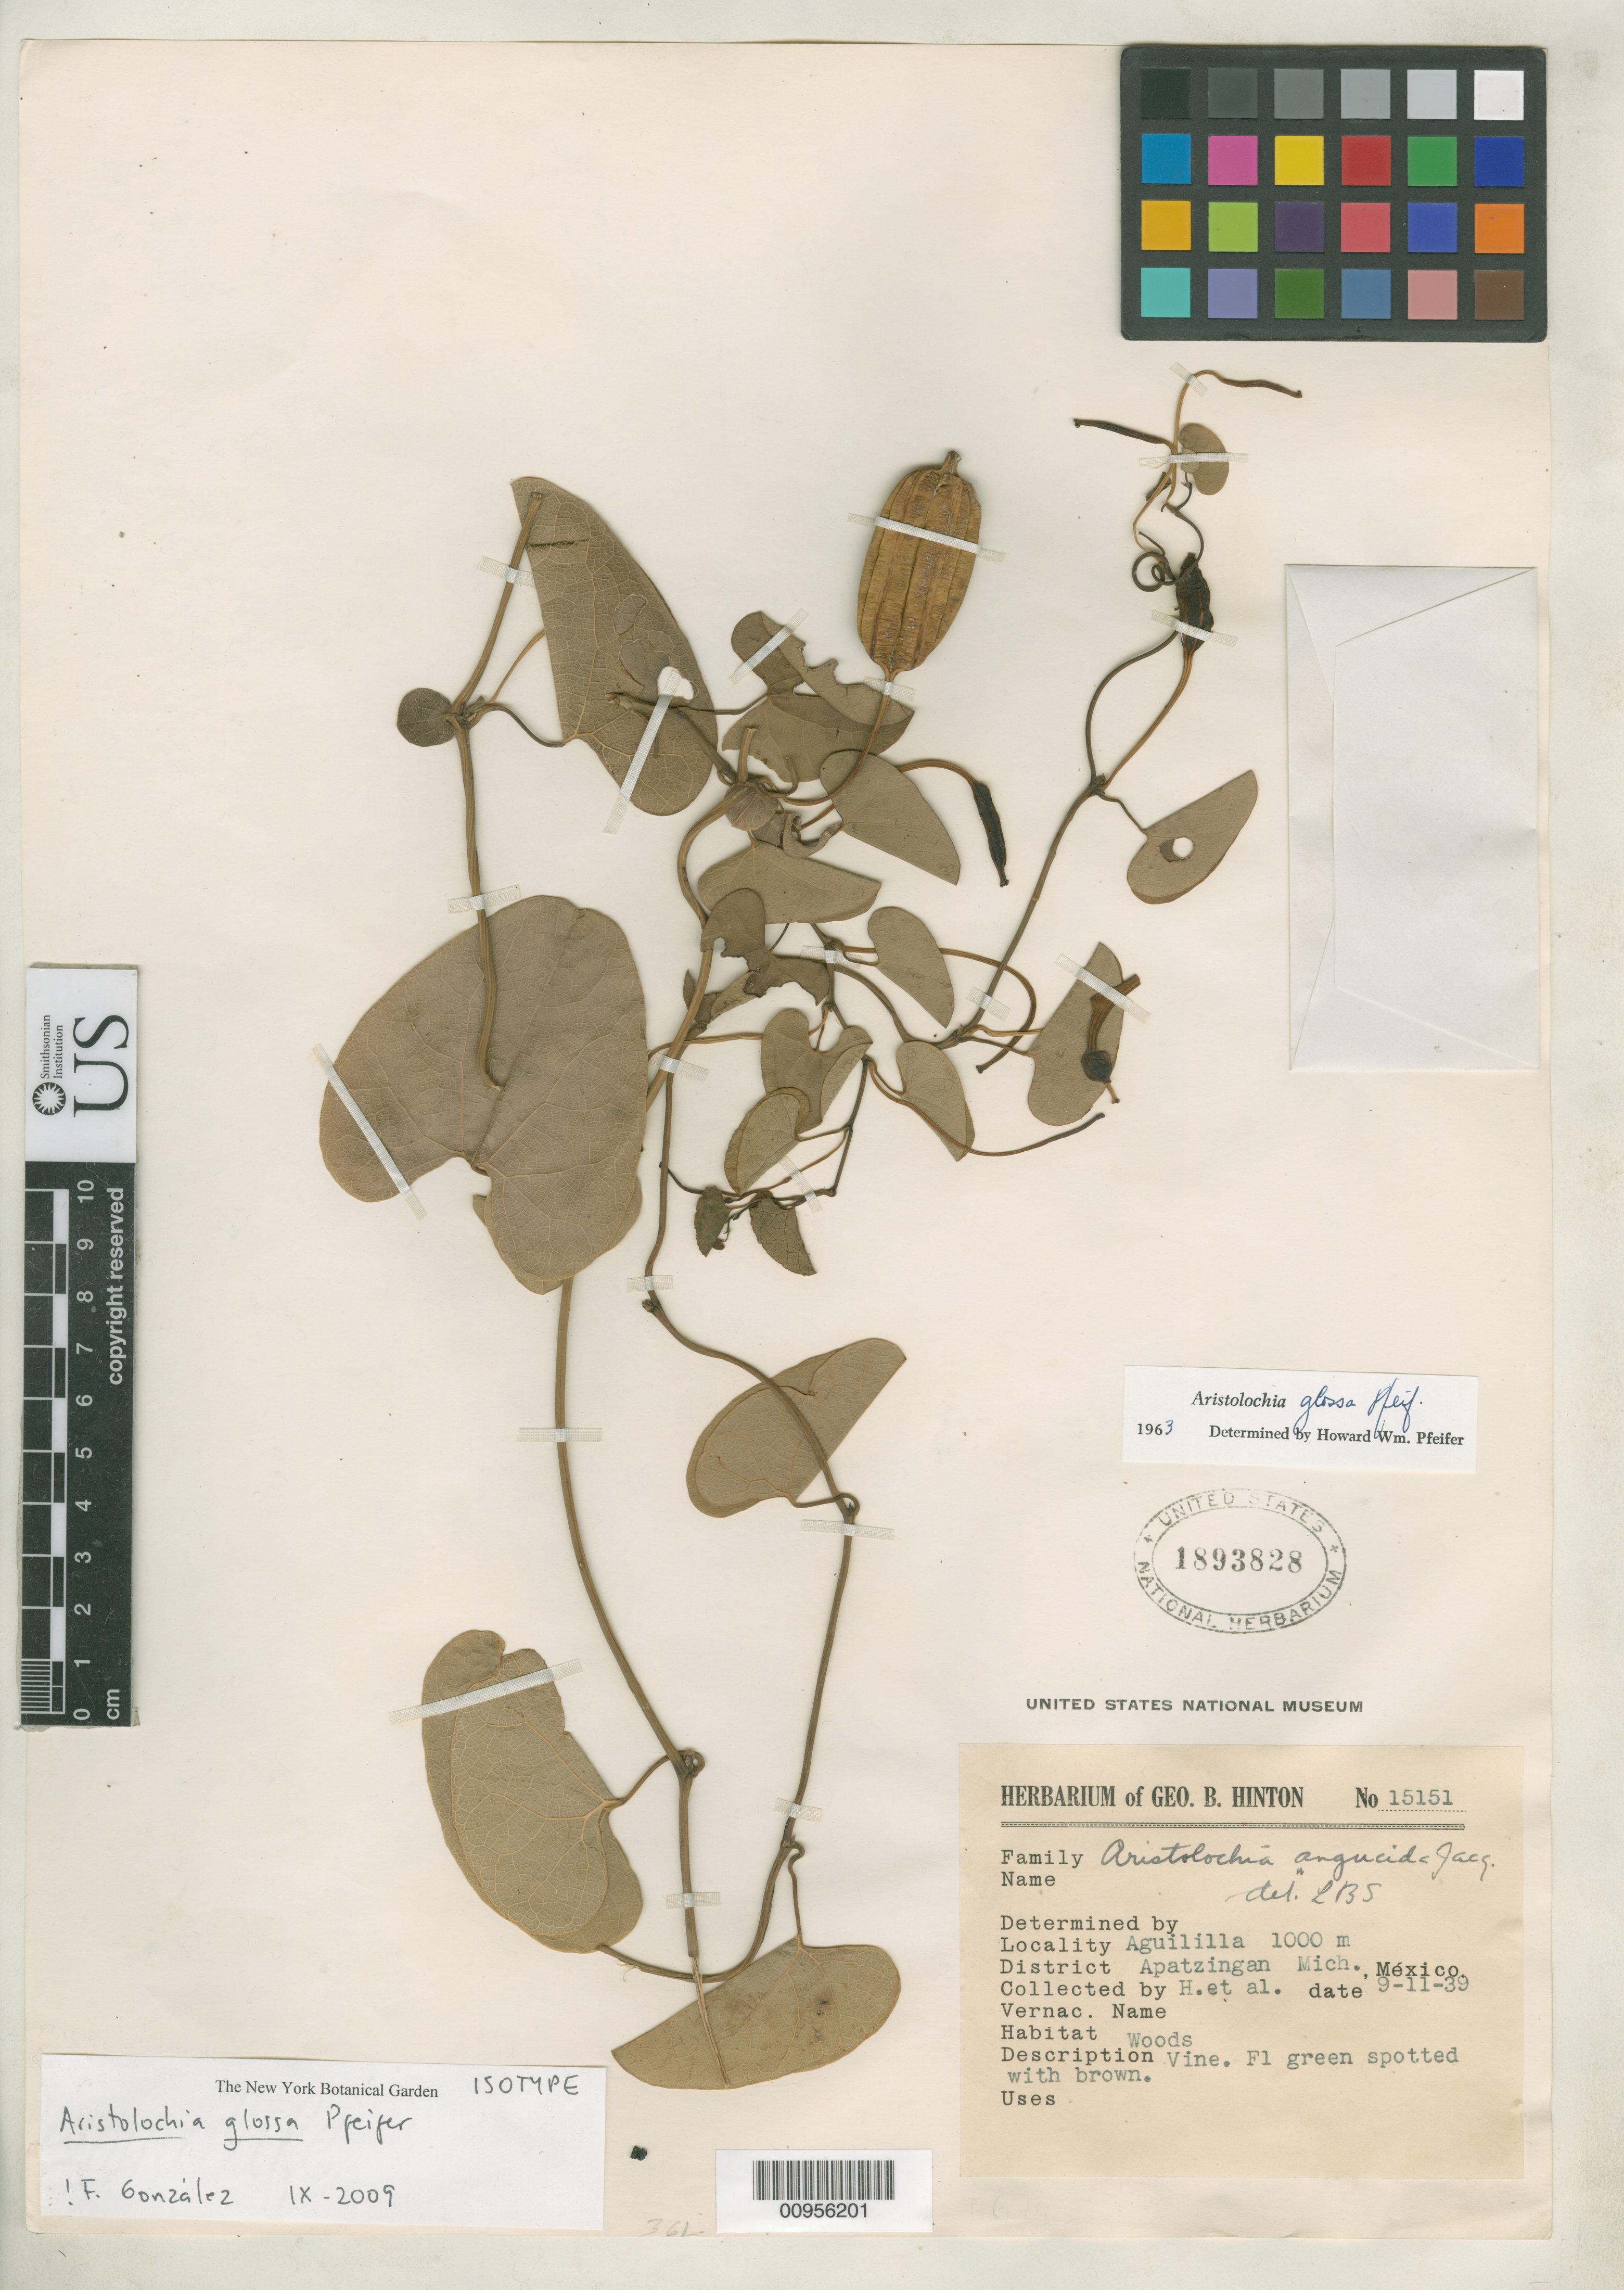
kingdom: Plantae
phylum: Tracheophyta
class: Magnoliopsida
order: Piperales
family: Aristolochiaceae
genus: Aristolochia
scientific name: Aristolochia glossa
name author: Pfeifer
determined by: González, F., (COL), Universidad Nacional de Colombia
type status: Isotype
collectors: G. B. Hinton & et al.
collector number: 15151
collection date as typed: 11 Sep 1939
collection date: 1939-09-11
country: Mexico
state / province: Michoacán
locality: Aguililla, District Apatzingan, Mich.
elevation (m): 1000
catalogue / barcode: US 1893828